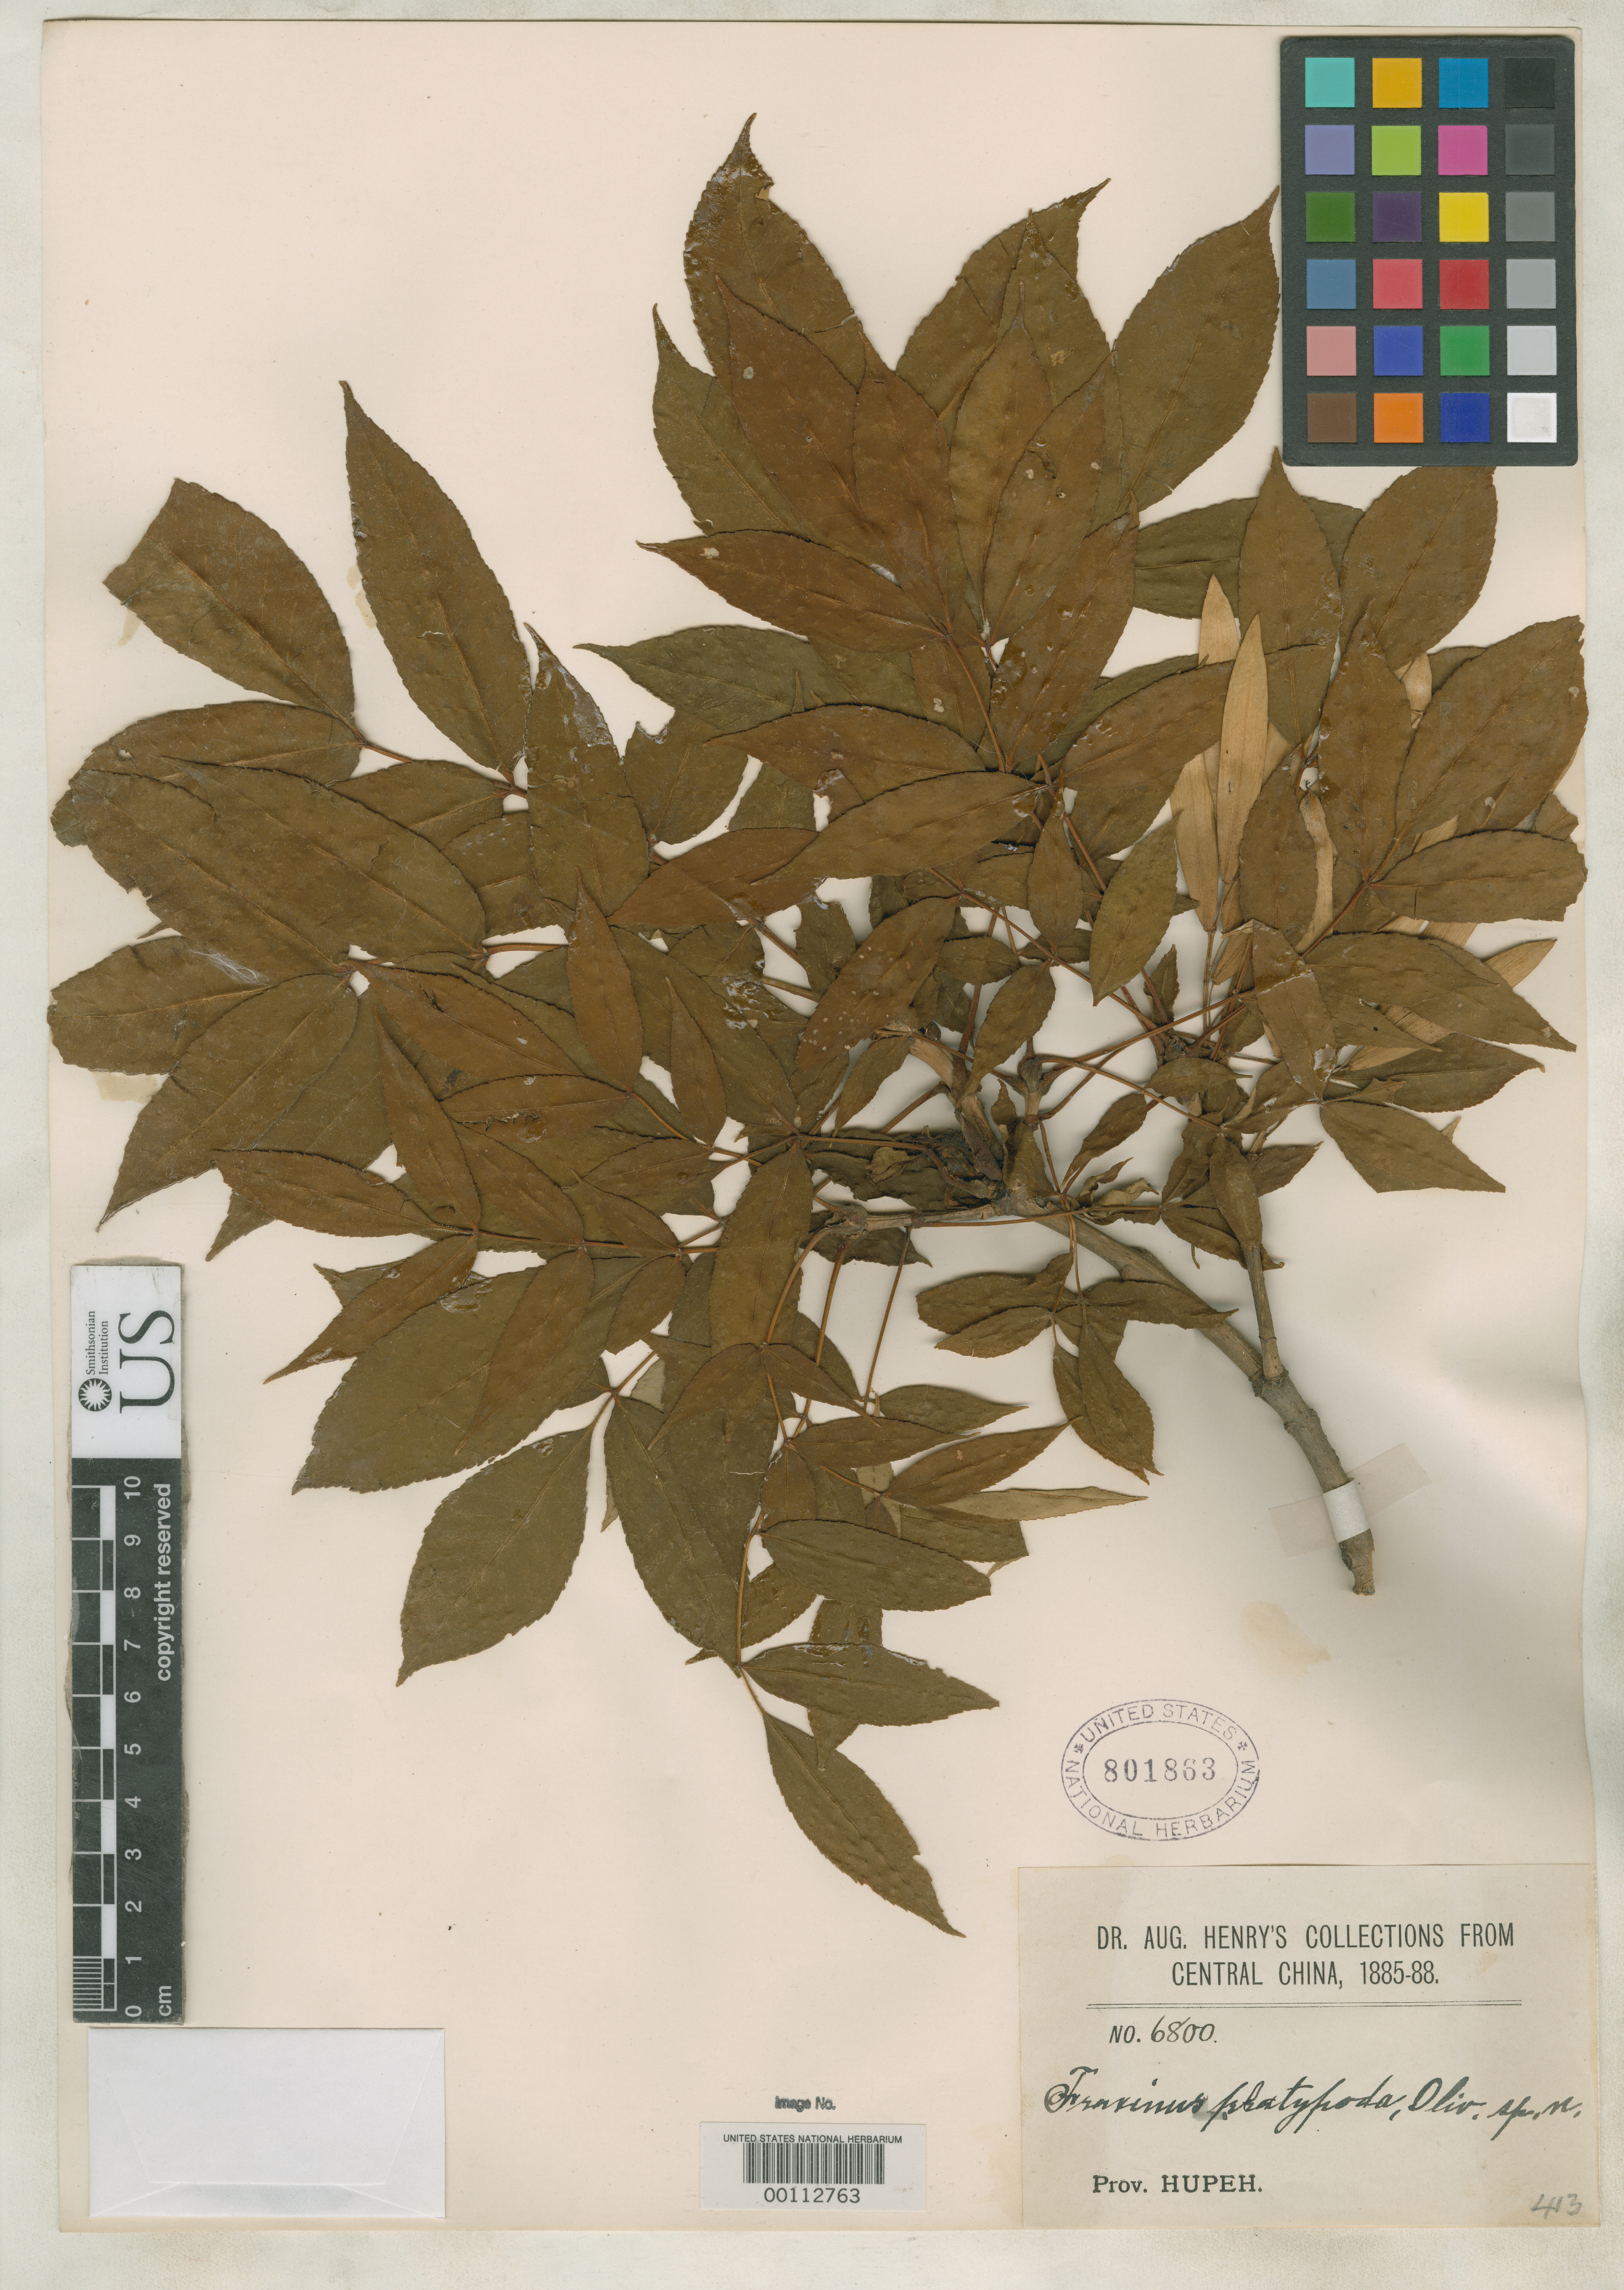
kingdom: Plantae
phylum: Tracheophyta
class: Magnoliopsida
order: Lamiales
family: Oleaceae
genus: Fraxinus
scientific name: Fraxinus platypoda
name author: Oliv.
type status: Isotype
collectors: A. Henry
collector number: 6800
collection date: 1885/1888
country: China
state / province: Hubei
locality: Central China. Prov. Hupeh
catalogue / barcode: US 801863